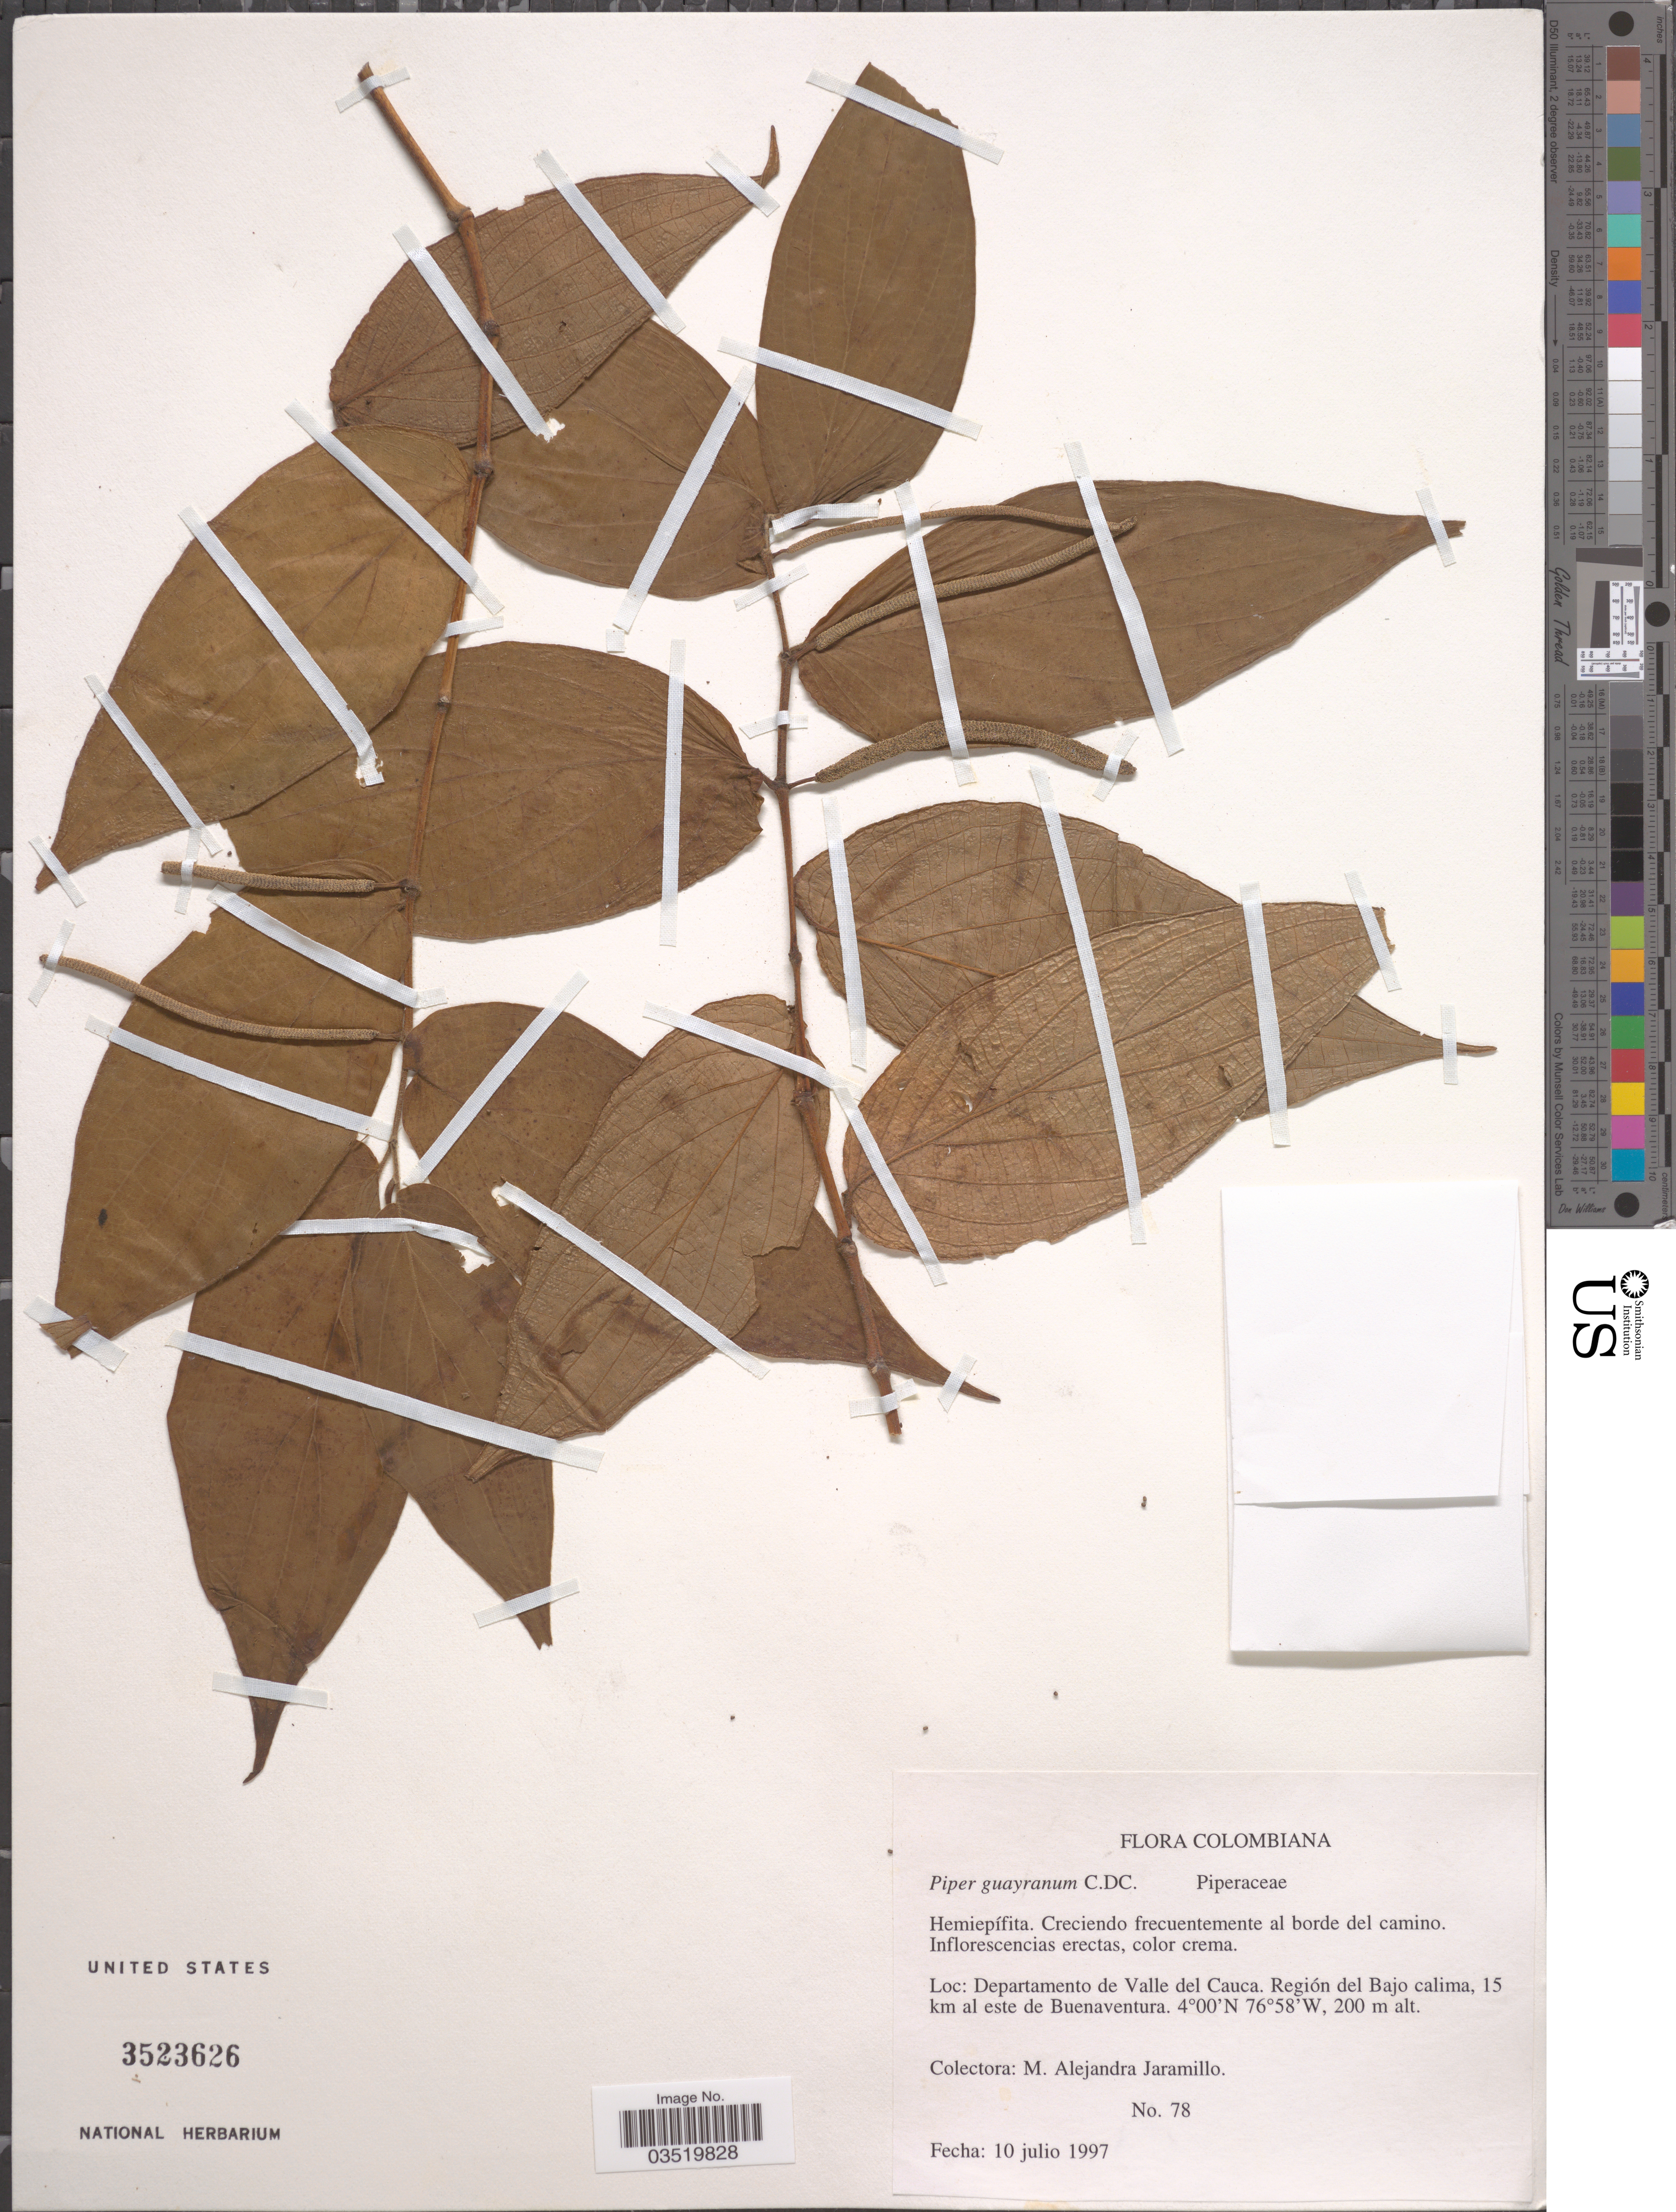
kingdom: Plantae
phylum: Tracheophyta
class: Magnoliopsida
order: Piperales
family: Piperaceae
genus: Piper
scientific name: Piper dilatatum f. guayranum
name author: (C. DC.) Steyerm.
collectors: M. A. Jaramillo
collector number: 78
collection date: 1997-07-10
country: Colombia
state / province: Valle del Cauca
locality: Departamento de Valle del Cauca. Región del Bajo calima, 15 km al este de Buenaventura.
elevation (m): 200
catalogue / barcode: US 3523626